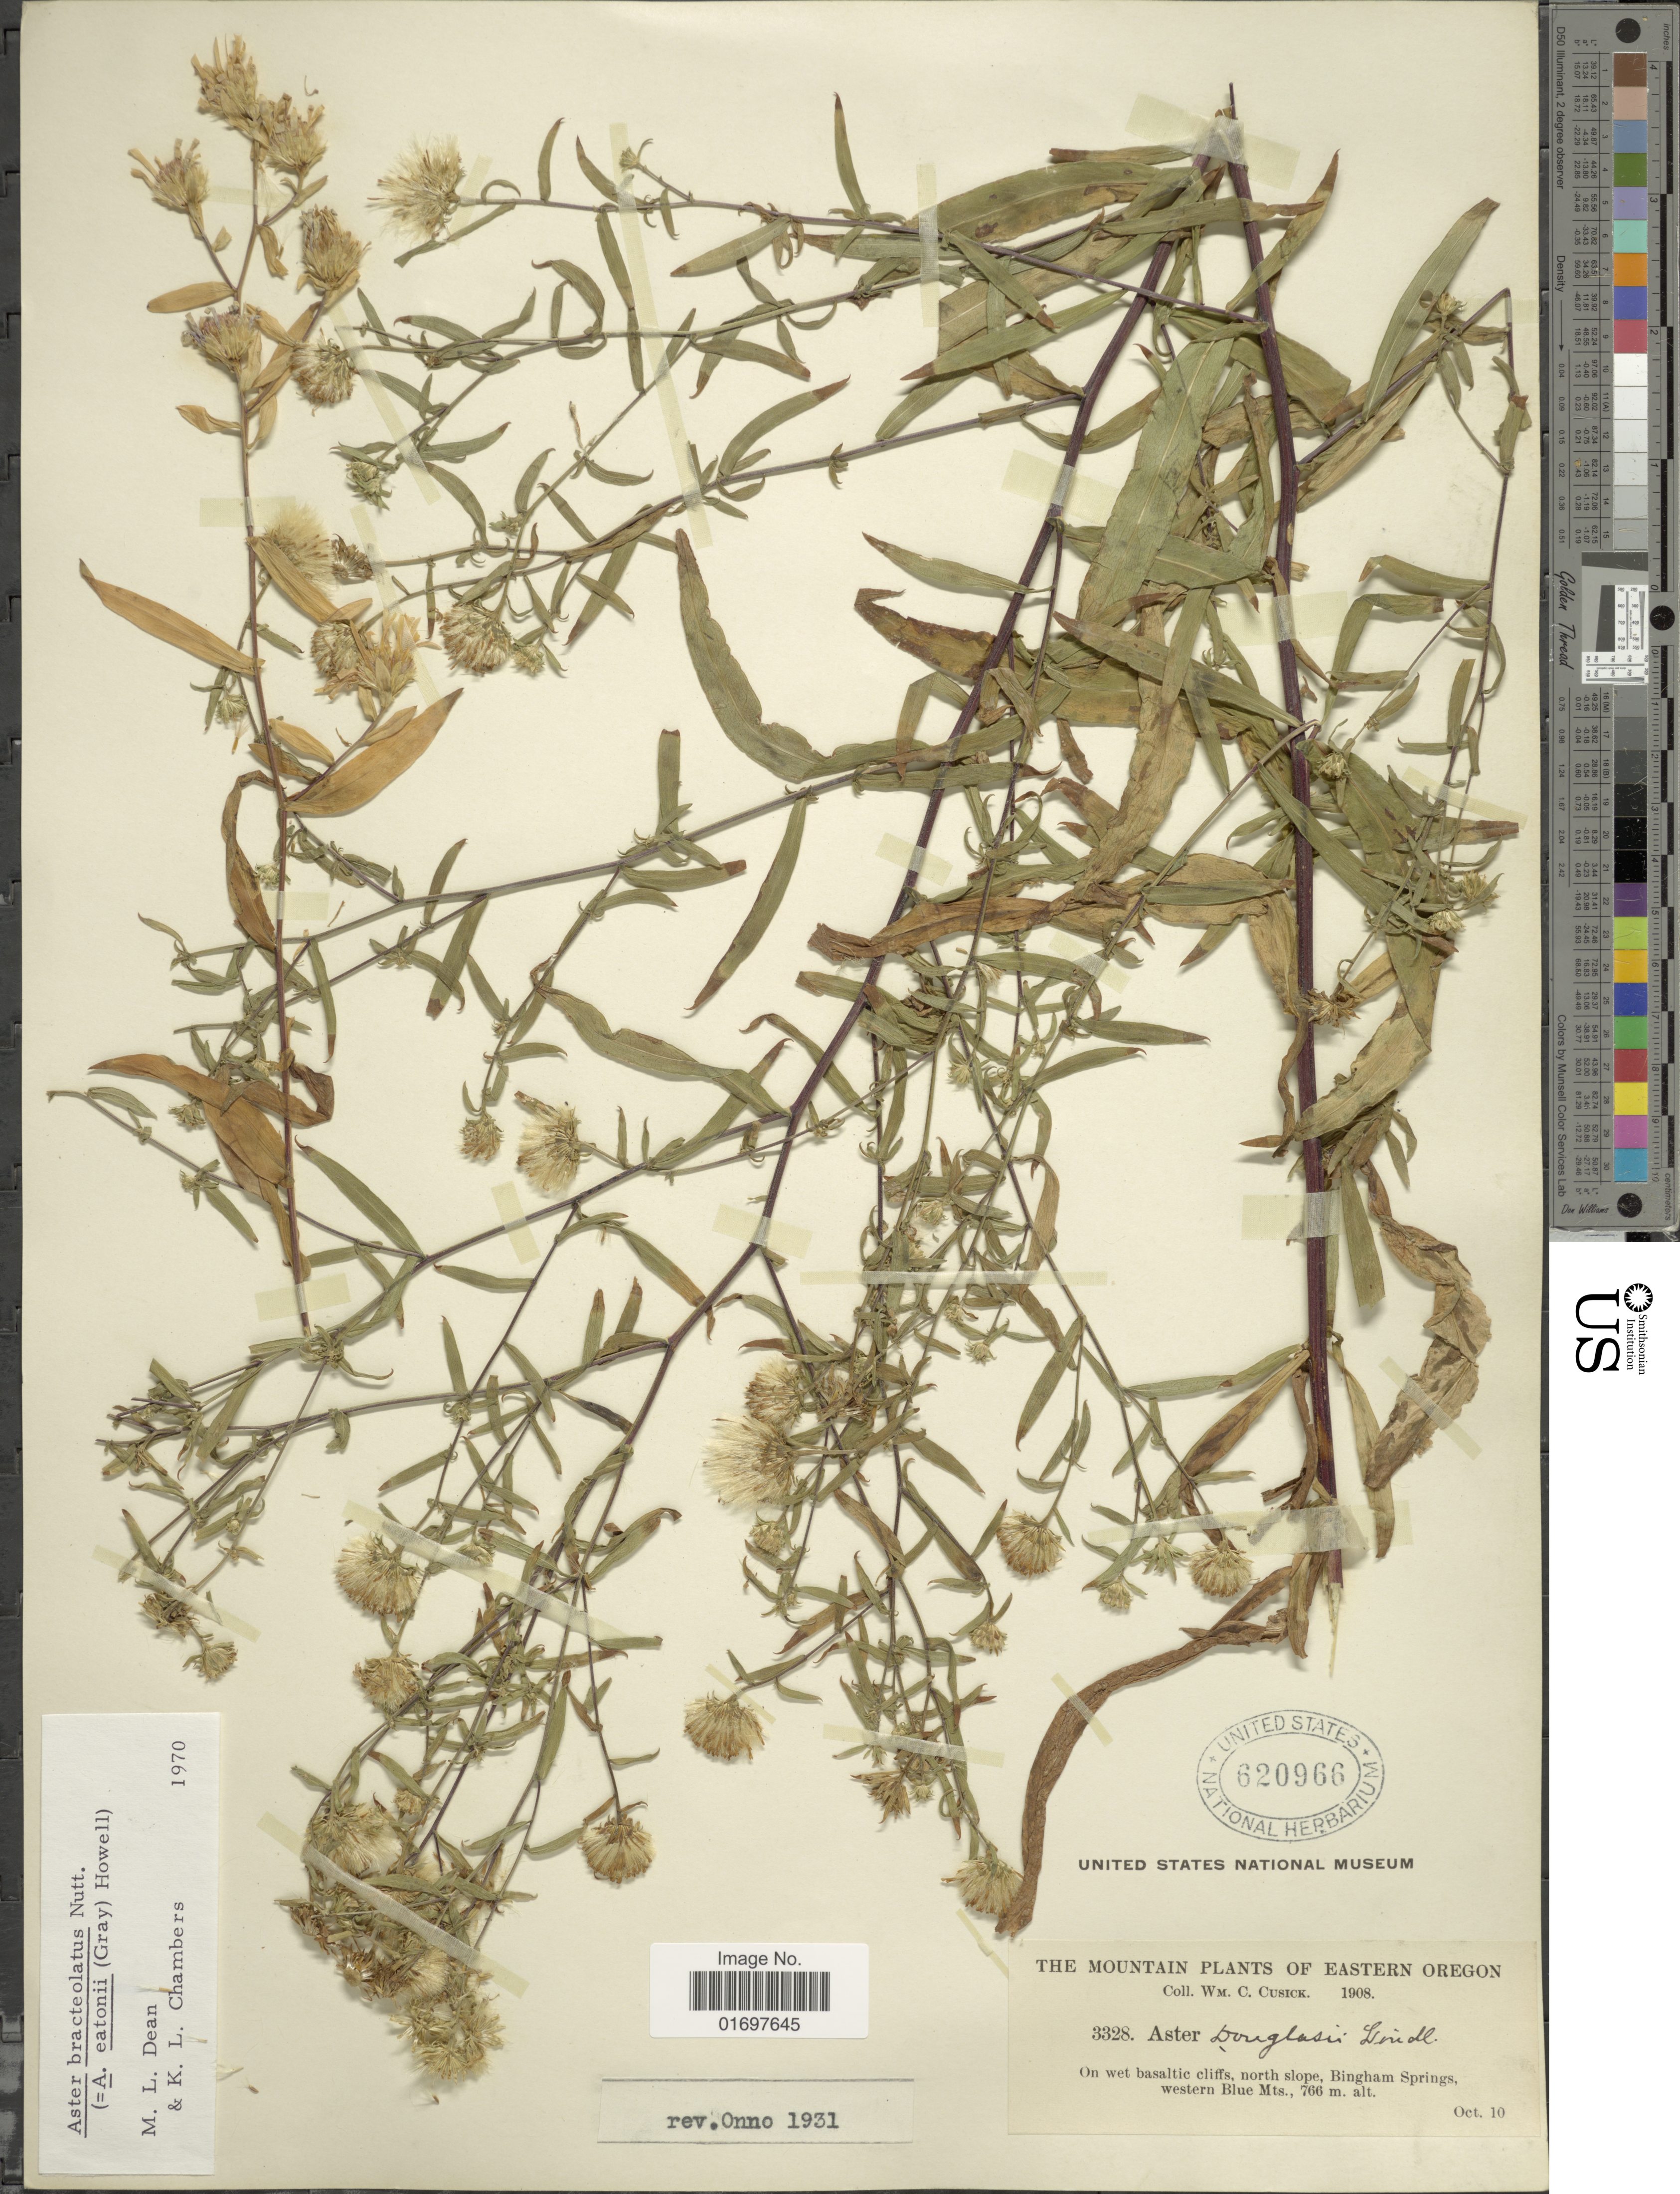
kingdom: Plantae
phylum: Tracheophyta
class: Magnoliopsida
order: Asterales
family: Asteraceae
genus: Symphyotrichum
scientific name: Symphyotrichum bracteolatum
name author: (Nutt.) G.L. Nesom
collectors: W. C. Cusick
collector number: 3328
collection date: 1908-10-10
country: United States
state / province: Oregon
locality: Eastern Oregon, North slope, Bingham Springs, western Blue Mts.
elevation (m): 766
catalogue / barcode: US 620966